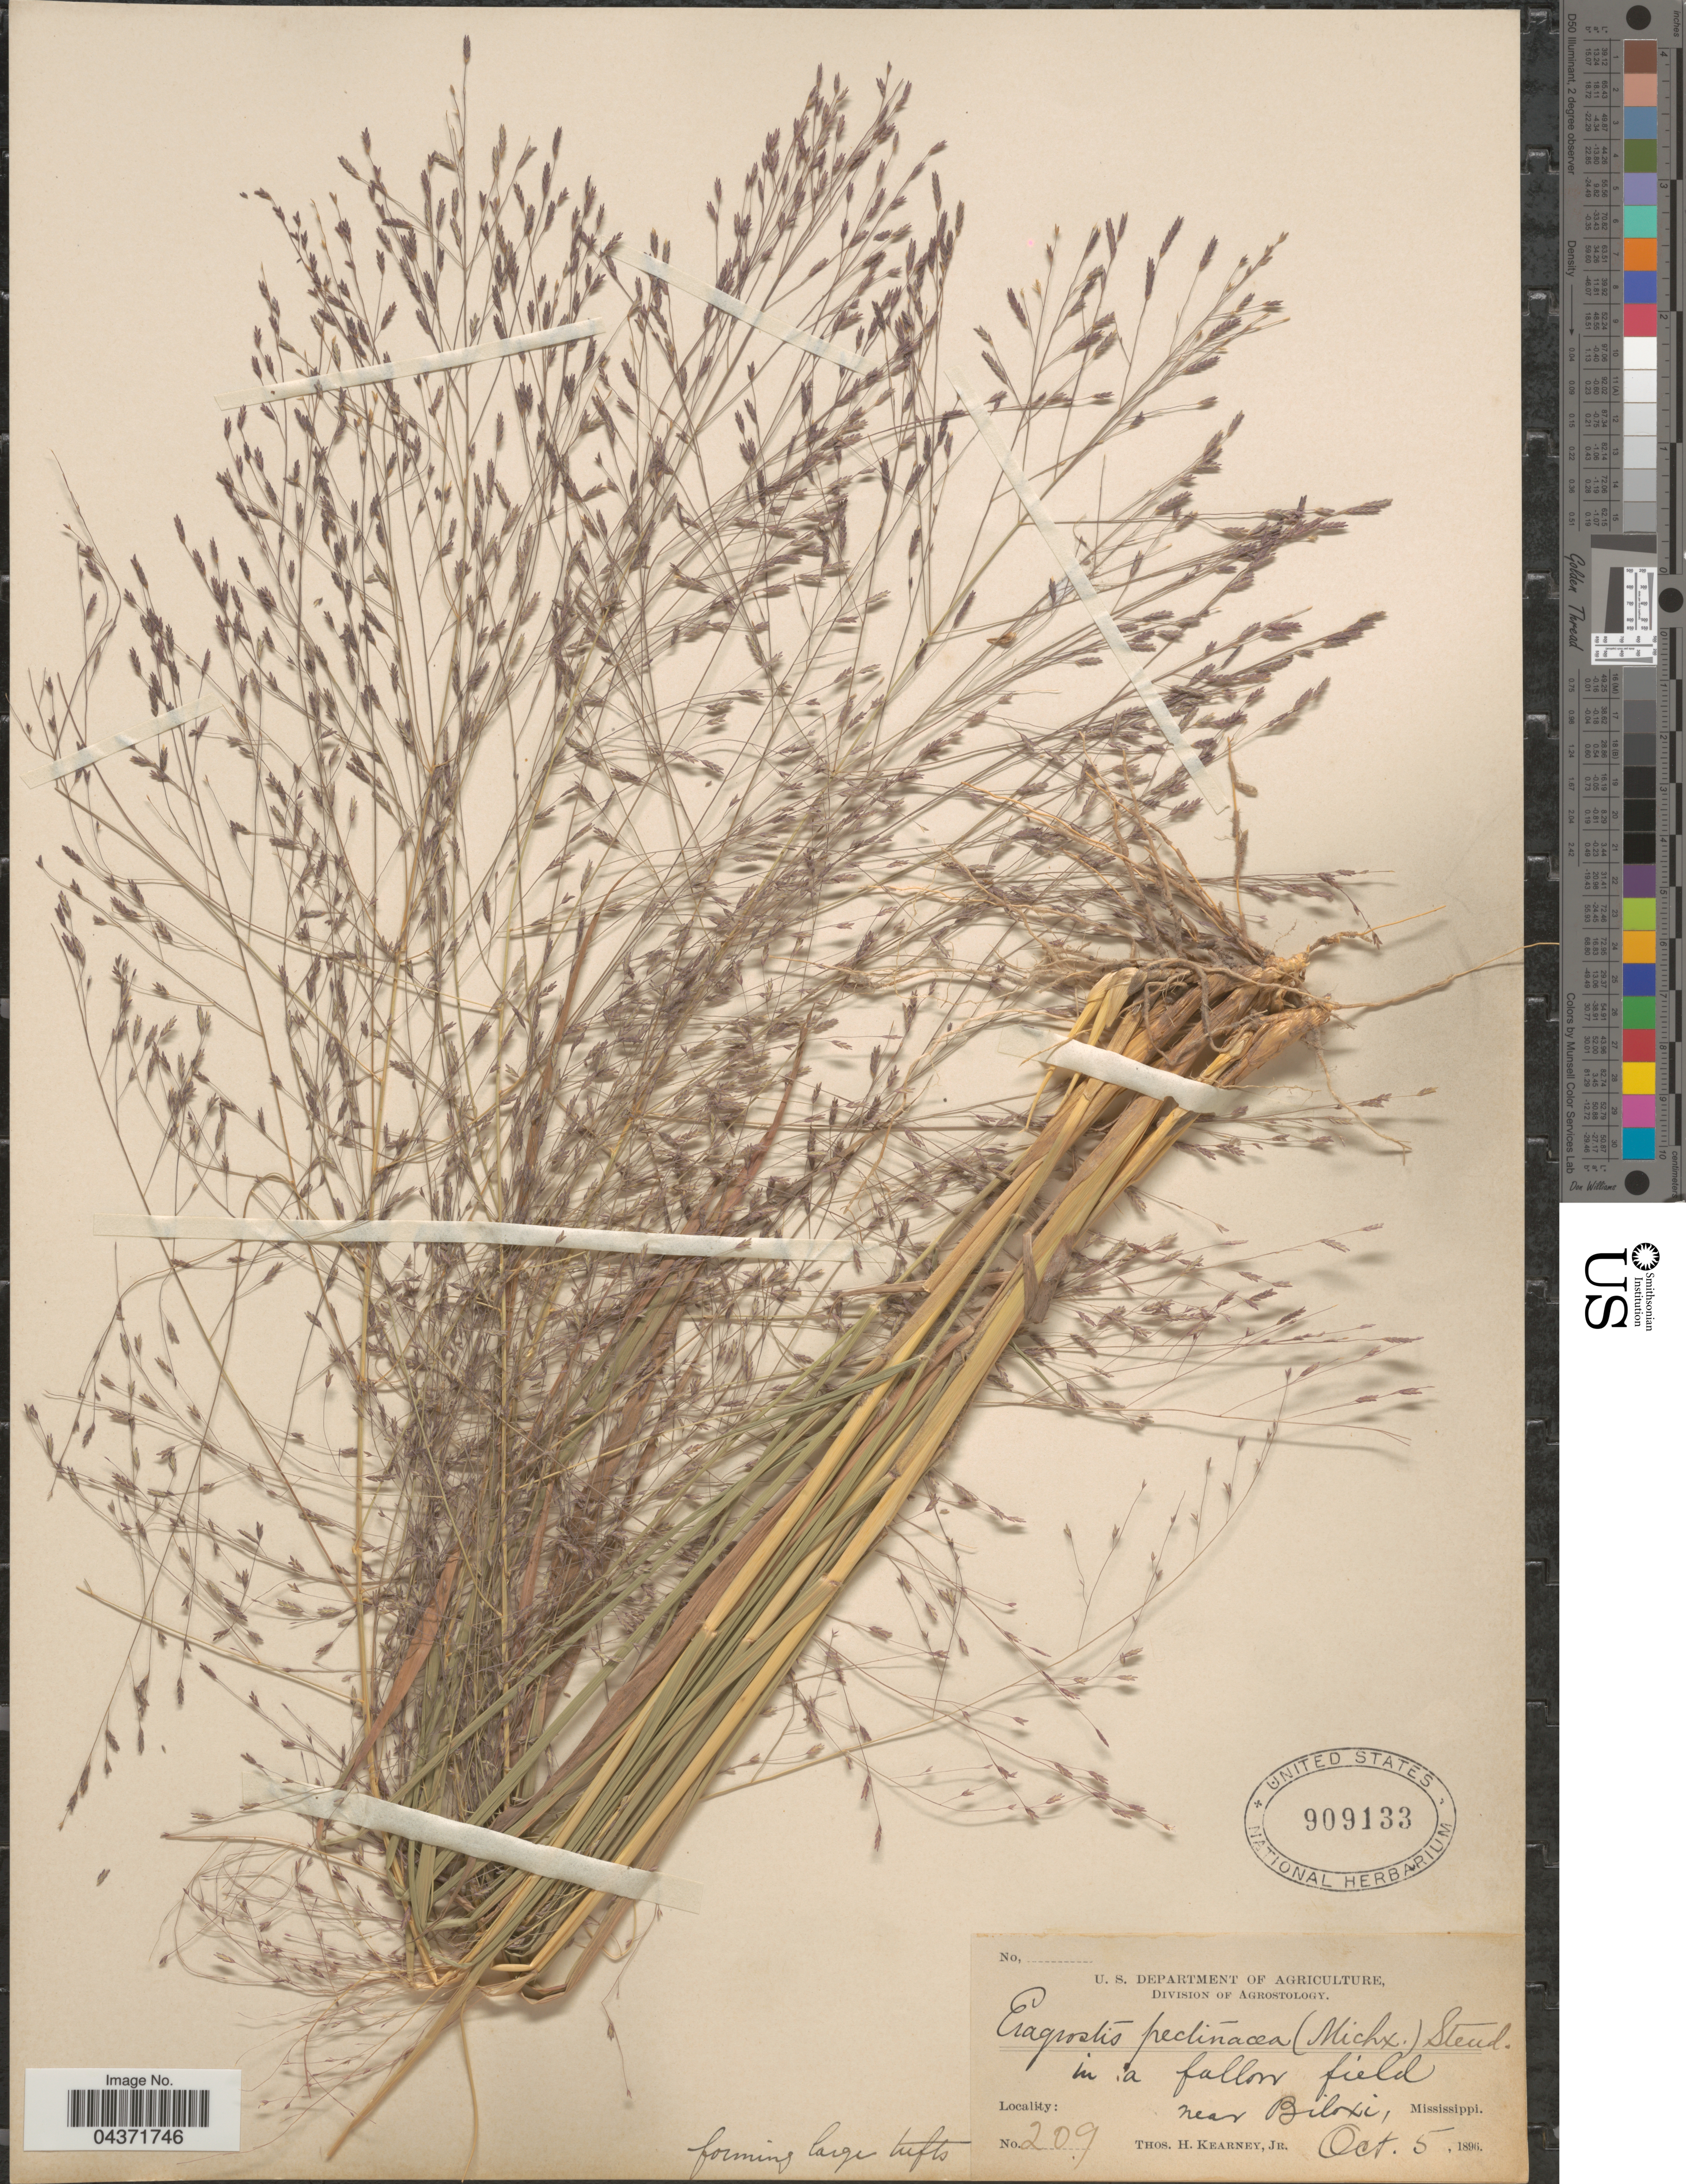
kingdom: Plantae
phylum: Tracheophyta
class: Liliopsida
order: Poales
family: Poaceae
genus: Eragrostis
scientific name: Eragrostis spectabilis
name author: (Pursh) Steud.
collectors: T. H. Kearney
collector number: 209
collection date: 1896-10-05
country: United States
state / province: Mississippi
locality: Near Biloxi.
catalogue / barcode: US 909133